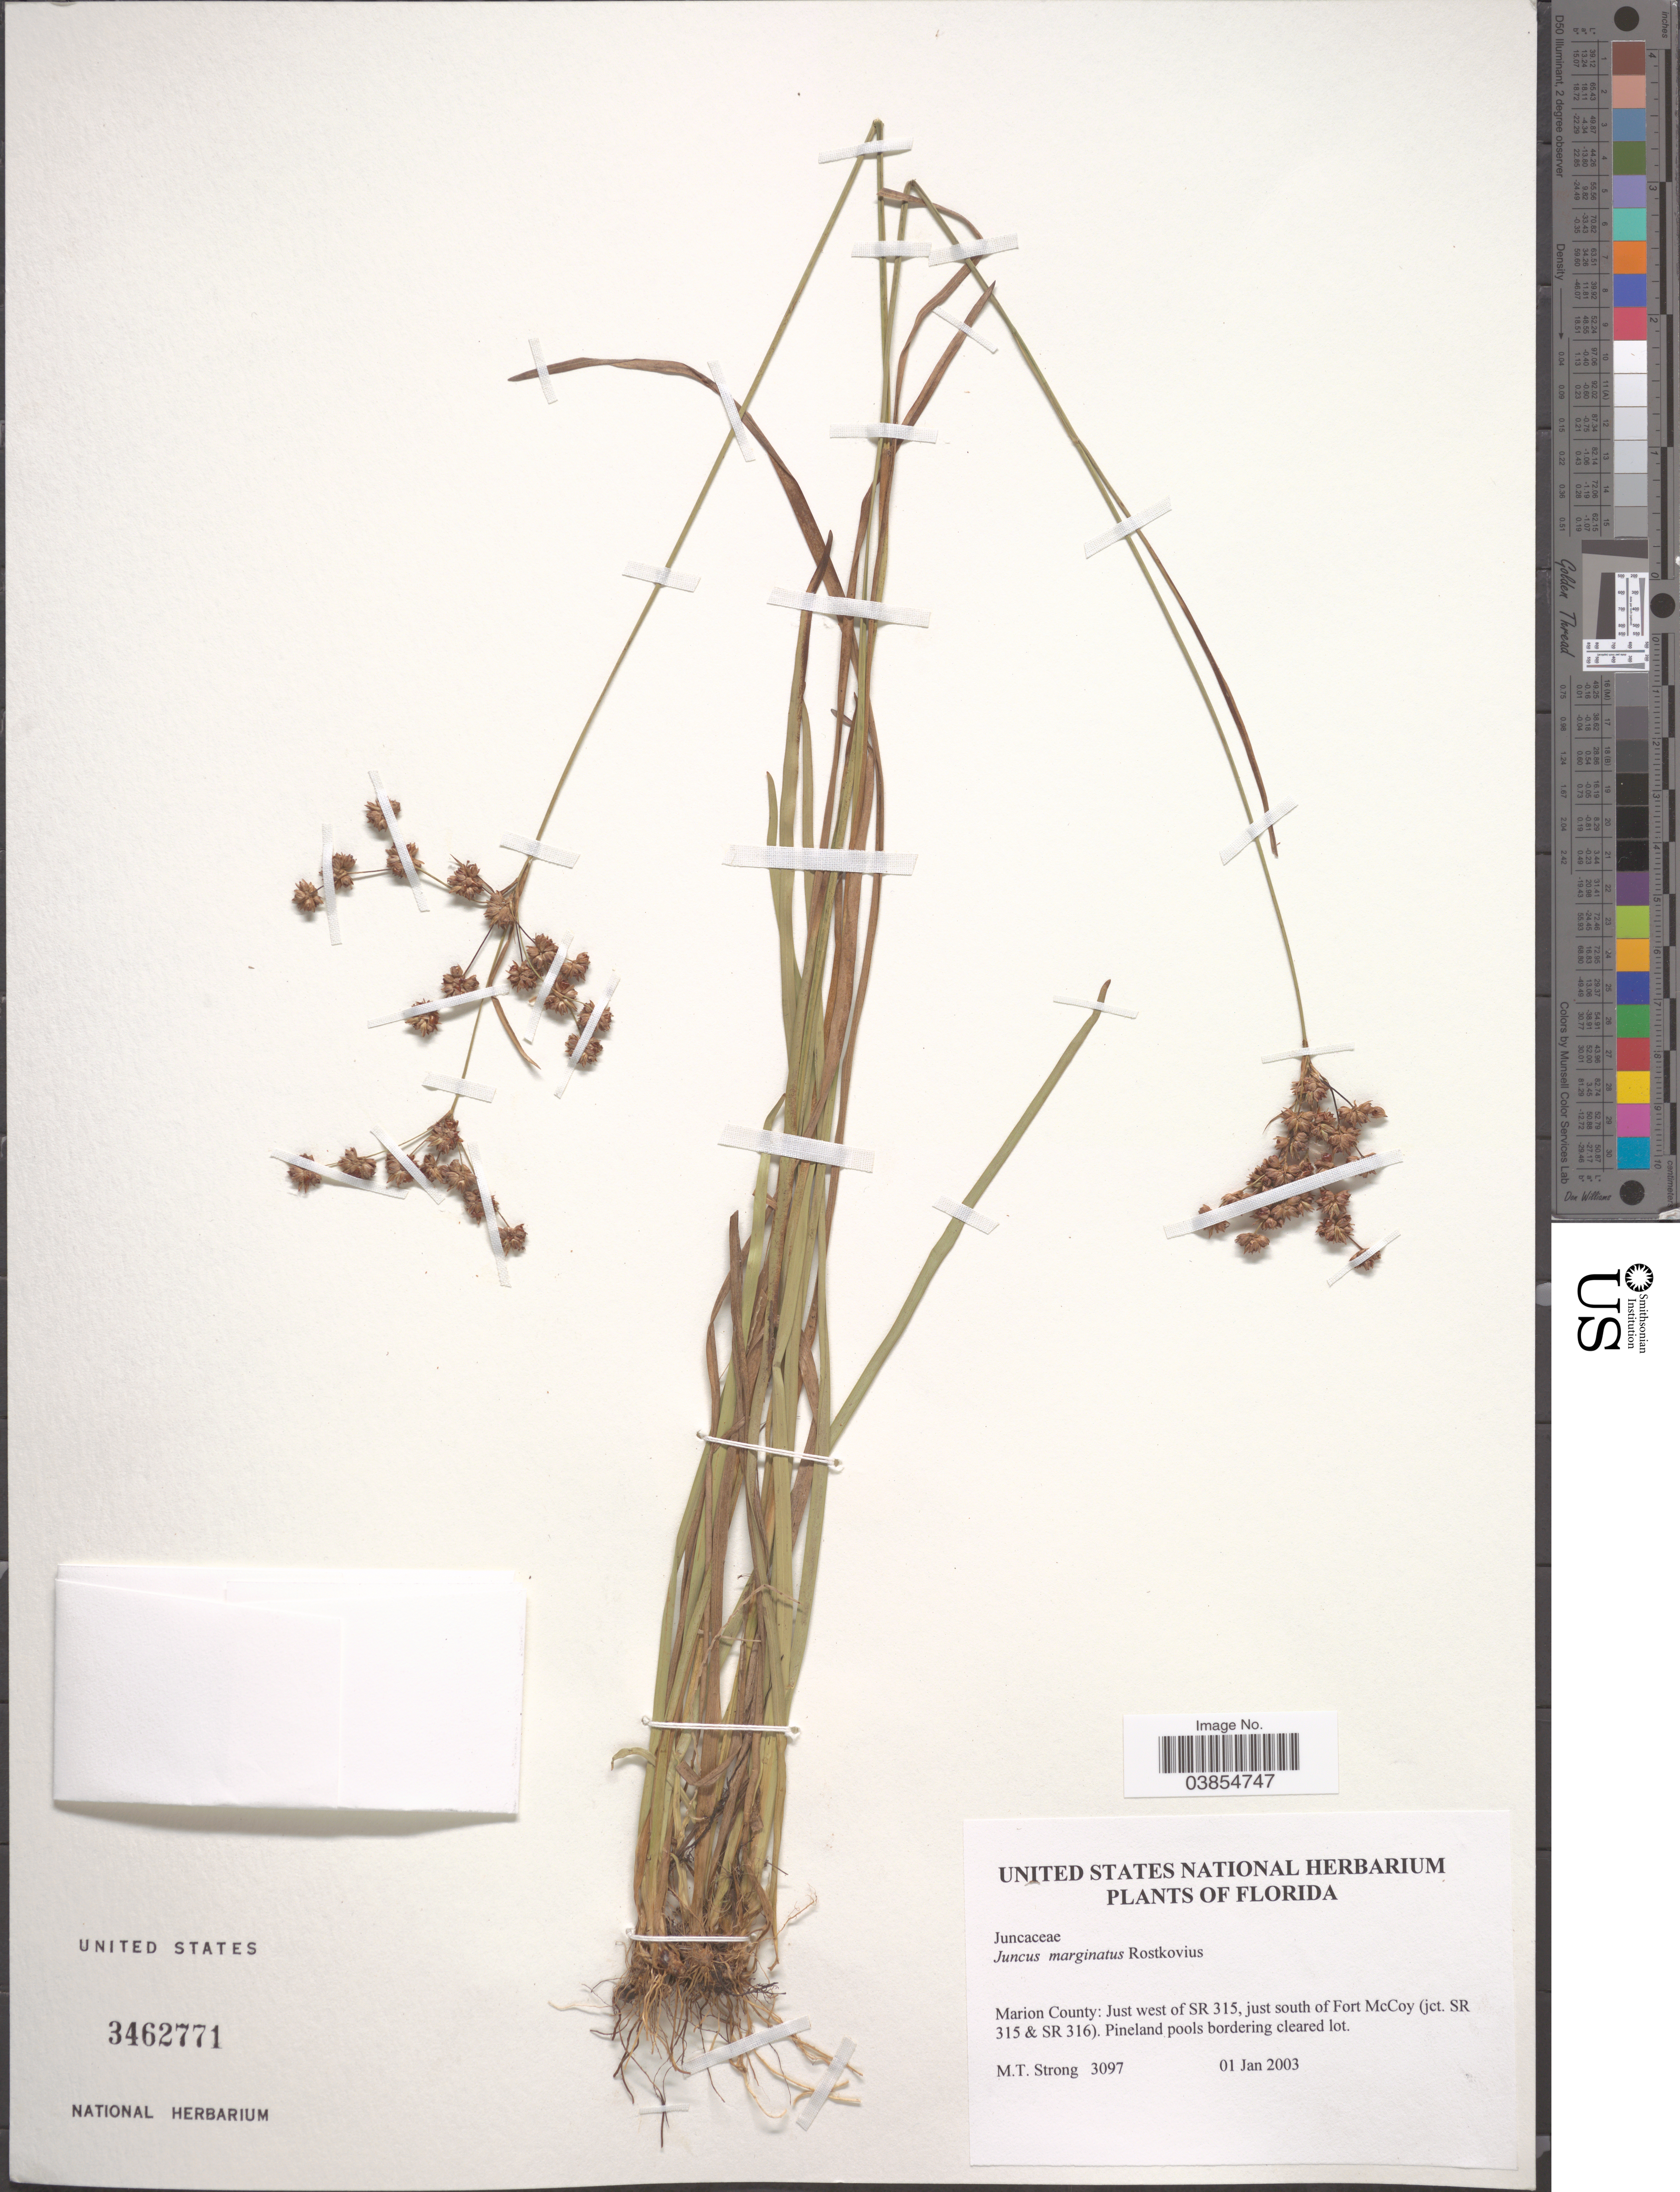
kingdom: Plantae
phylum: Tracheophyta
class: Liliopsida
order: Poales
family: Juncaceae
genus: Juncus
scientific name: Juncus marginatus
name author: Rostk.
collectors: M. T. Strong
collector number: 3097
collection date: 2003-01-01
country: United States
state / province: Florida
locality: Marion County: Just west of SR 315, just south of Fort McCoy (jct. SR 315 & SR 316).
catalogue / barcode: US 3462771